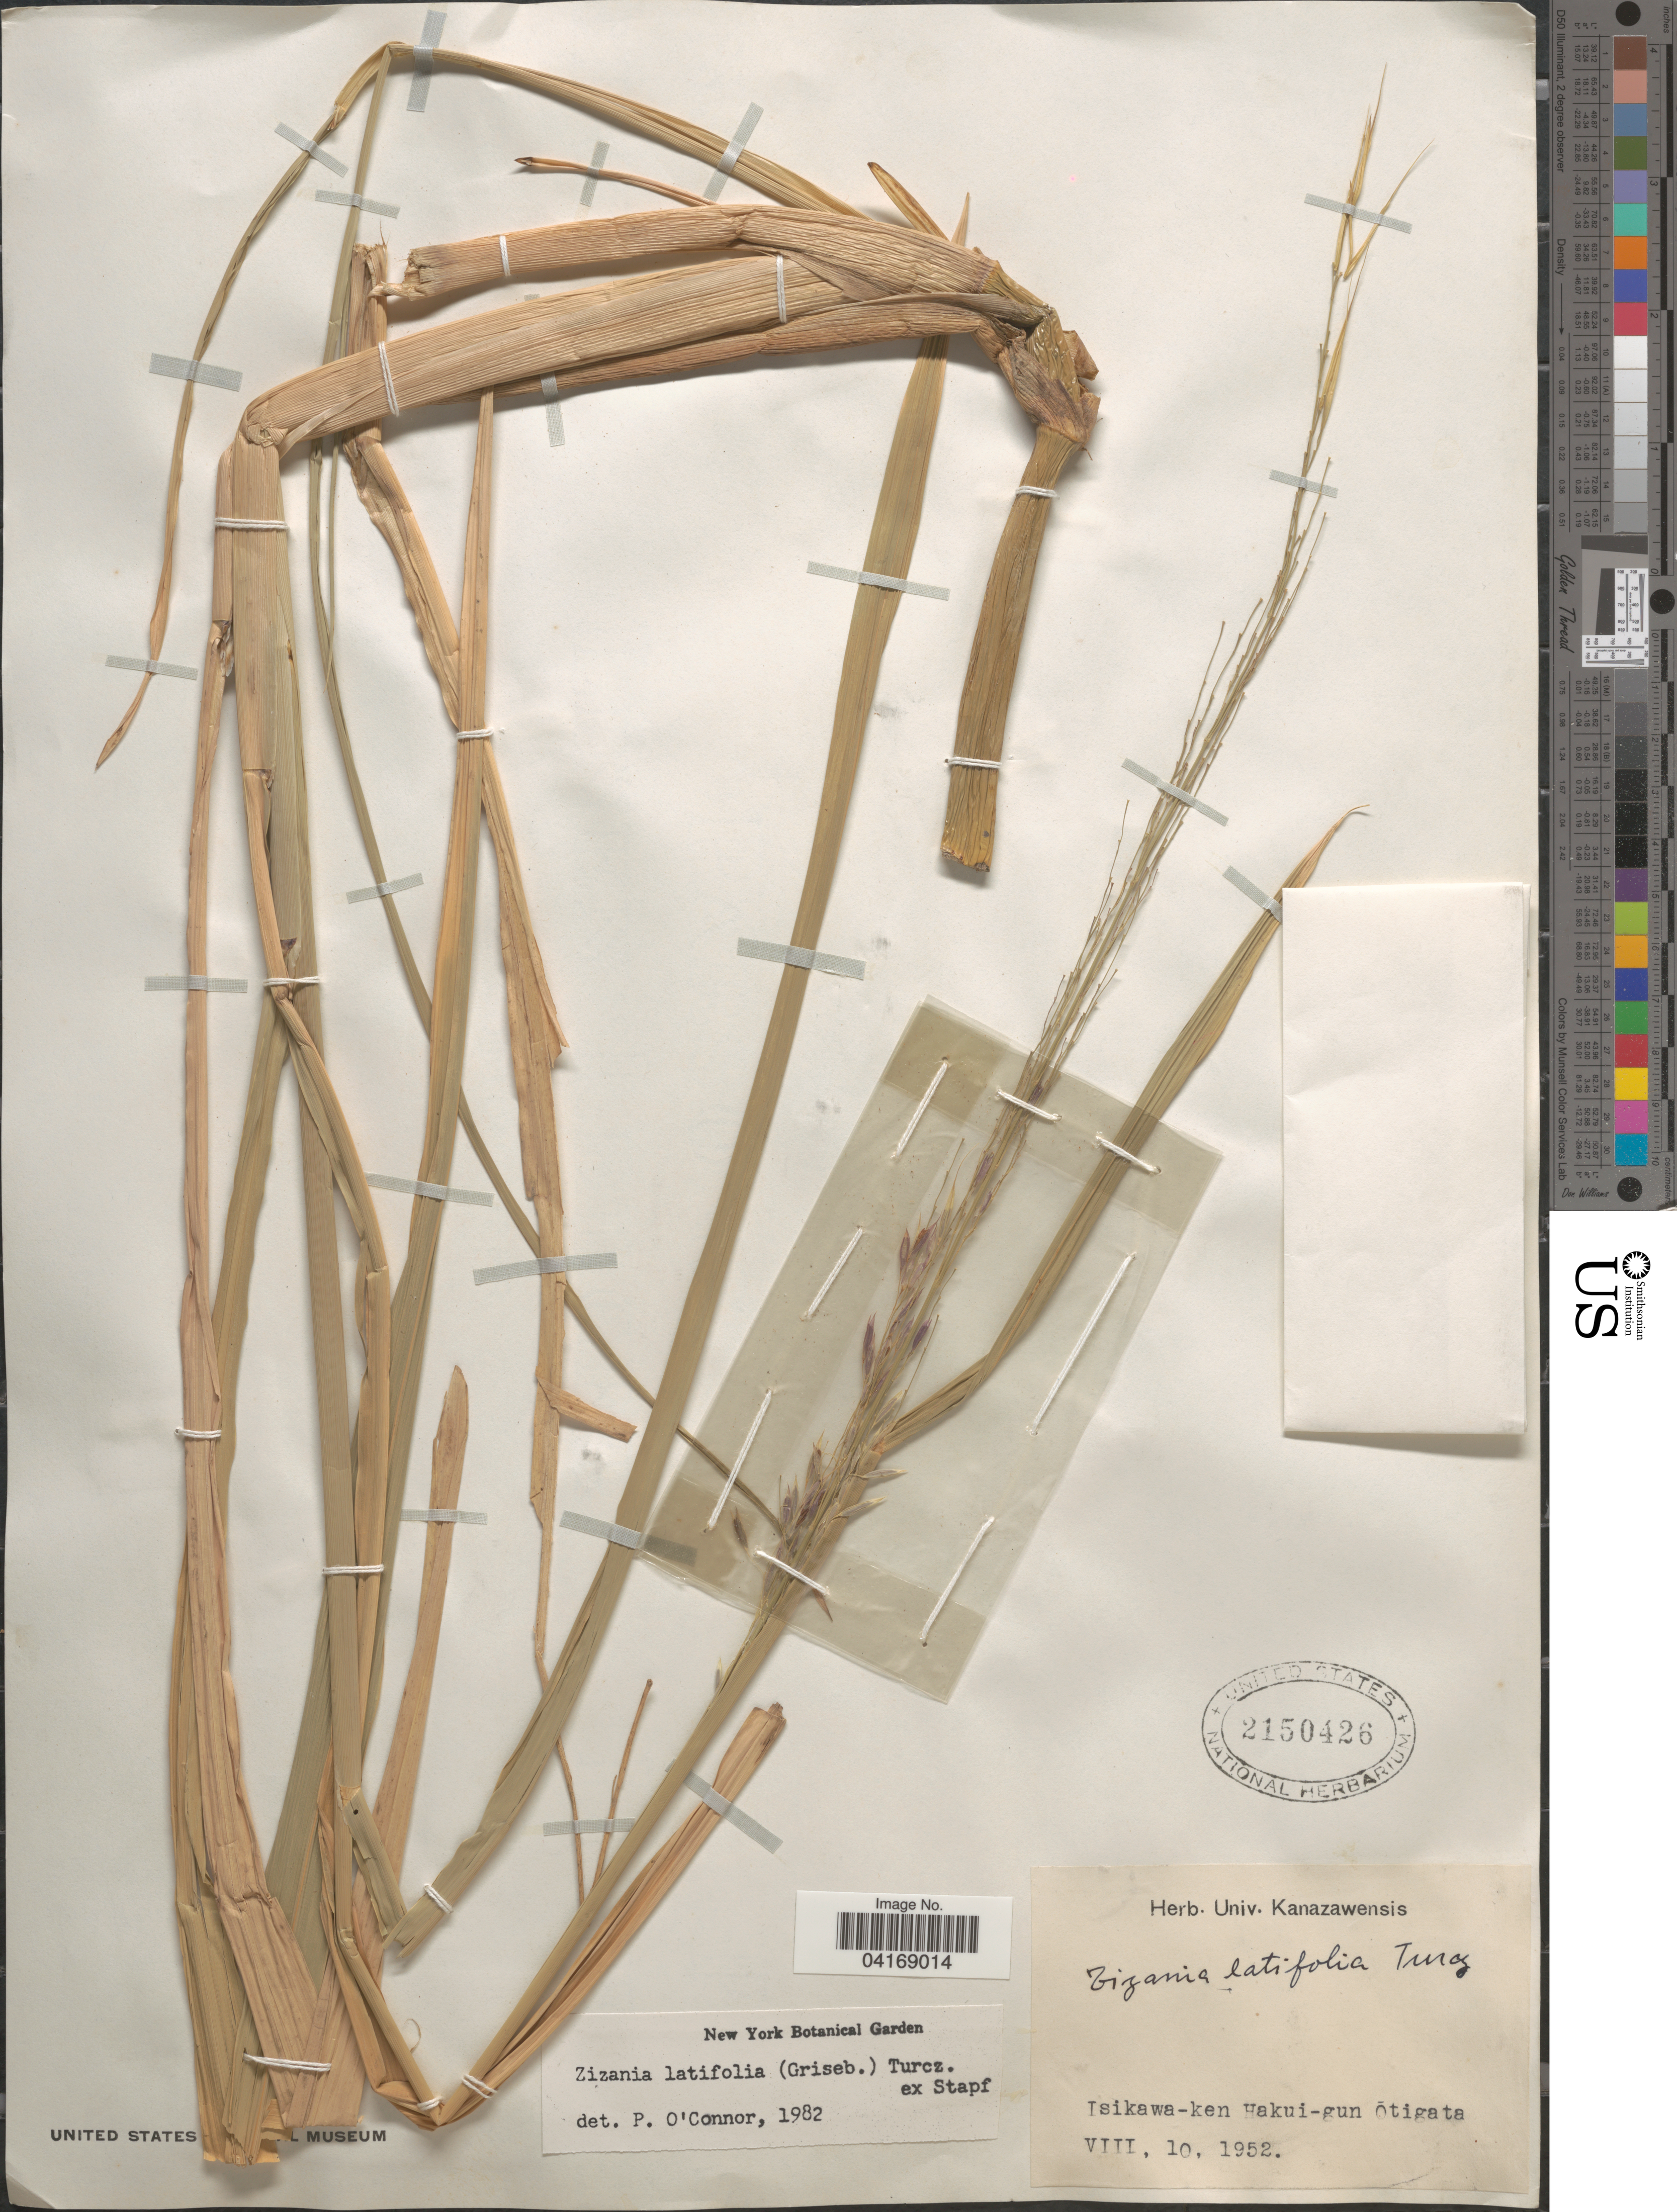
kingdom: Plantae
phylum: Tracheophyta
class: Liliopsida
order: Poales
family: Poaceae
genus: Zizania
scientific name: Zizania latifolia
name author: (Griseb.) Stapf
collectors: Ex Herb. Univ. Kanazawensis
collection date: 1952-08-10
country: Japan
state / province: Isikawa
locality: Isikawa-ken Hakui-gun Ōtigata.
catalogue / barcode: US 2150426